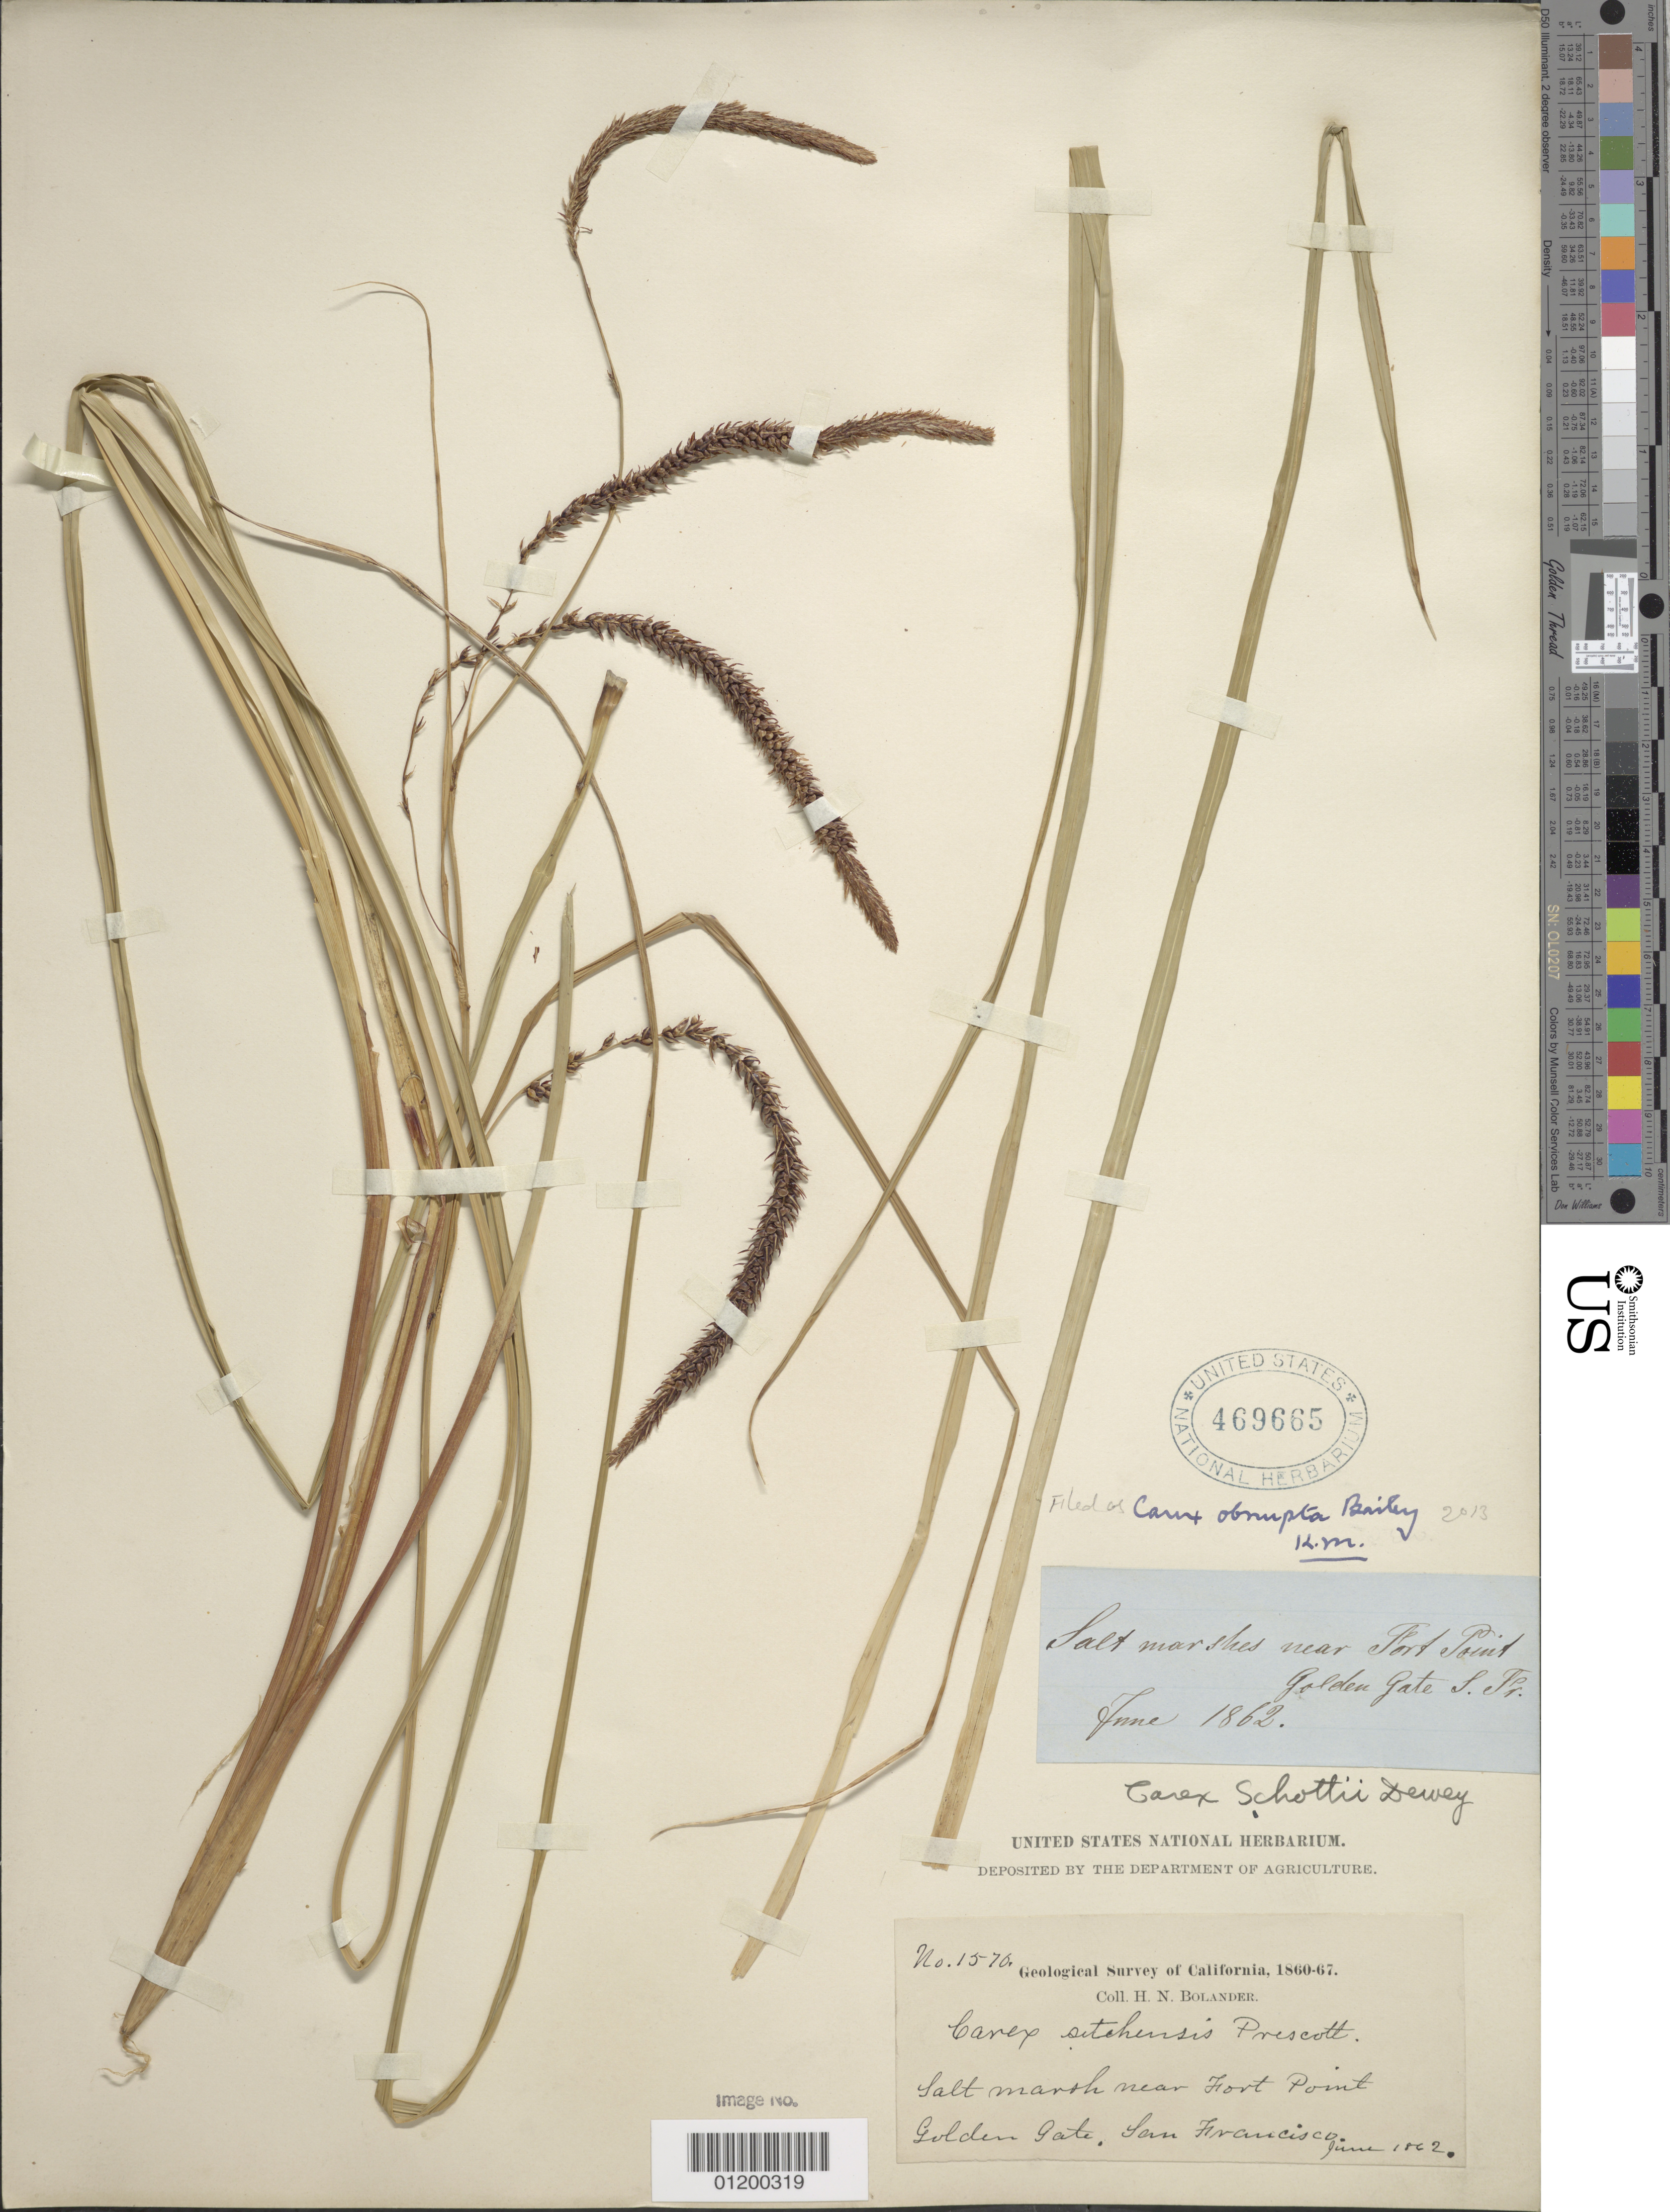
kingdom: Plantae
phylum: Tracheophyta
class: Liliopsida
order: Poales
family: Cyperaceae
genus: Carex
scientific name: Carex obnupta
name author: L.H. Bailey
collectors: H. Bolander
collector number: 1570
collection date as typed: Jun 1862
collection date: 1862-06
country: United States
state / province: California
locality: Salt marsh near Fort Point, Golden Gate.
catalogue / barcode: US 469665